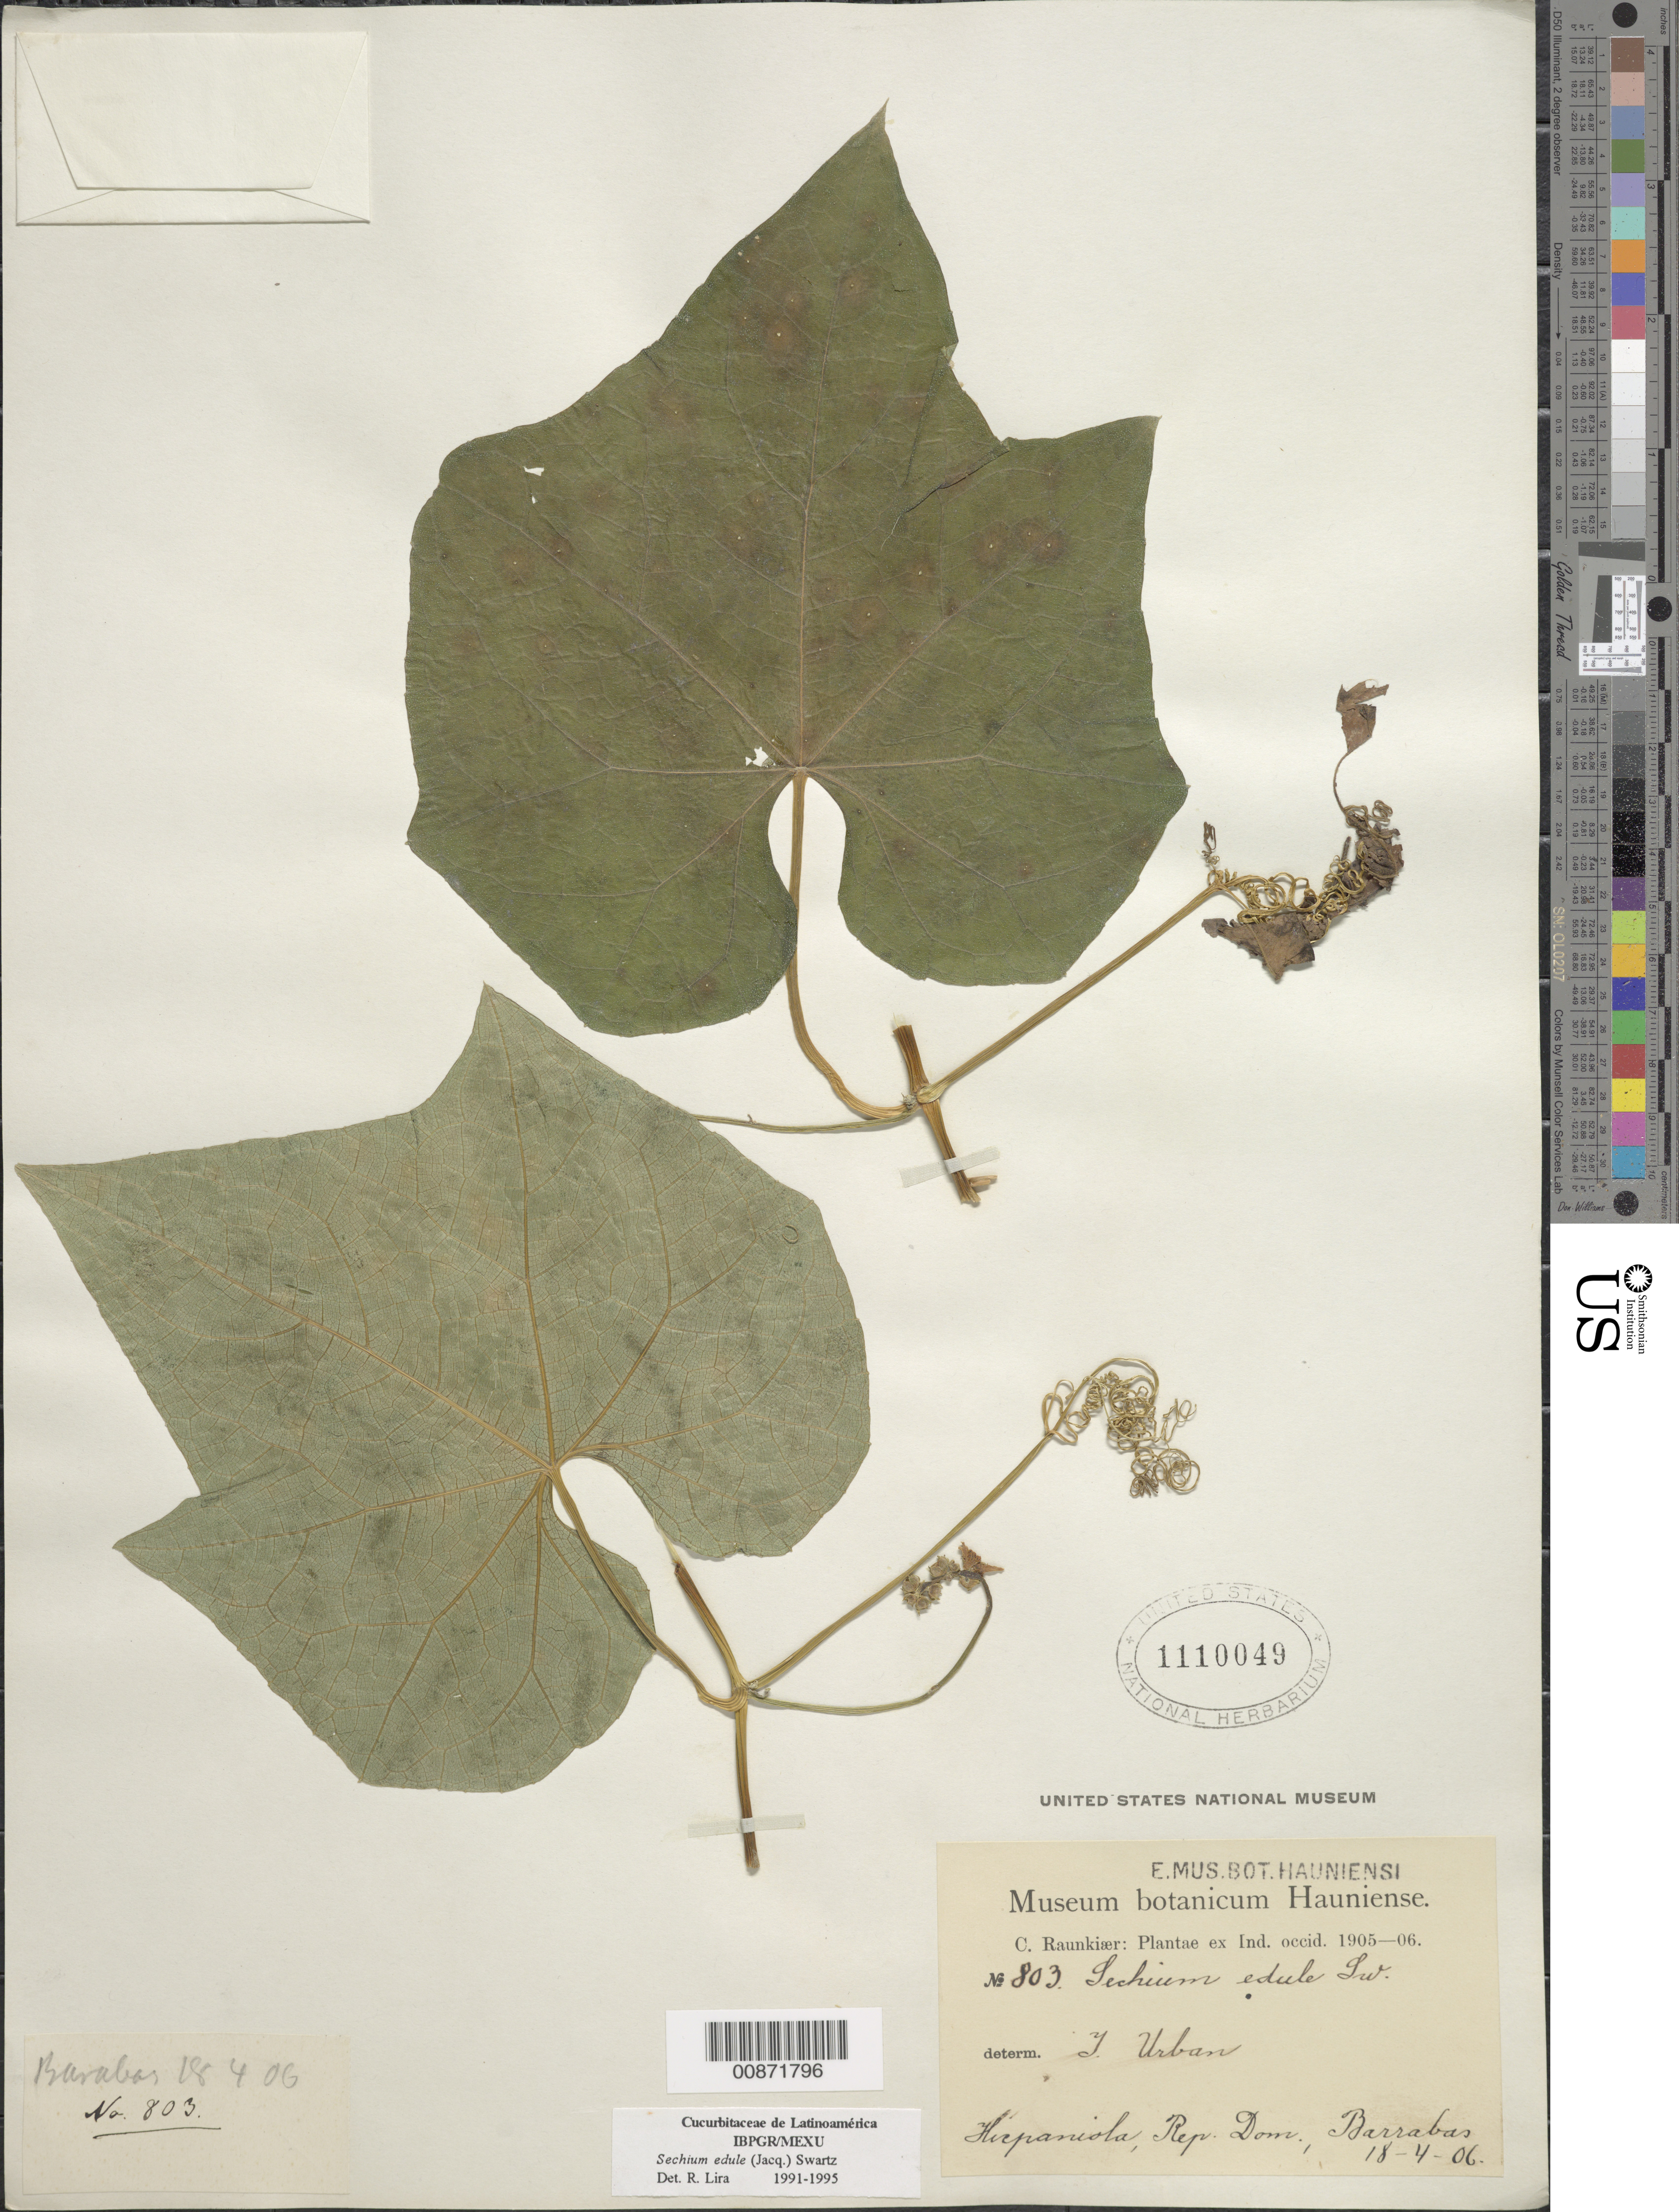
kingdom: Plantae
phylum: Tracheophyta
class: Magnoliopsida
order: Cucurbitales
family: Cucurbitaceae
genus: Sicyos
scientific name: Sicyos edulis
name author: Jacq.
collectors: C. C. Raunkiaer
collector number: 803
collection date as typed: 18 Apr 1906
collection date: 1906-04-18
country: Dominican Republic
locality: Barrabas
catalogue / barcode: US 1110049